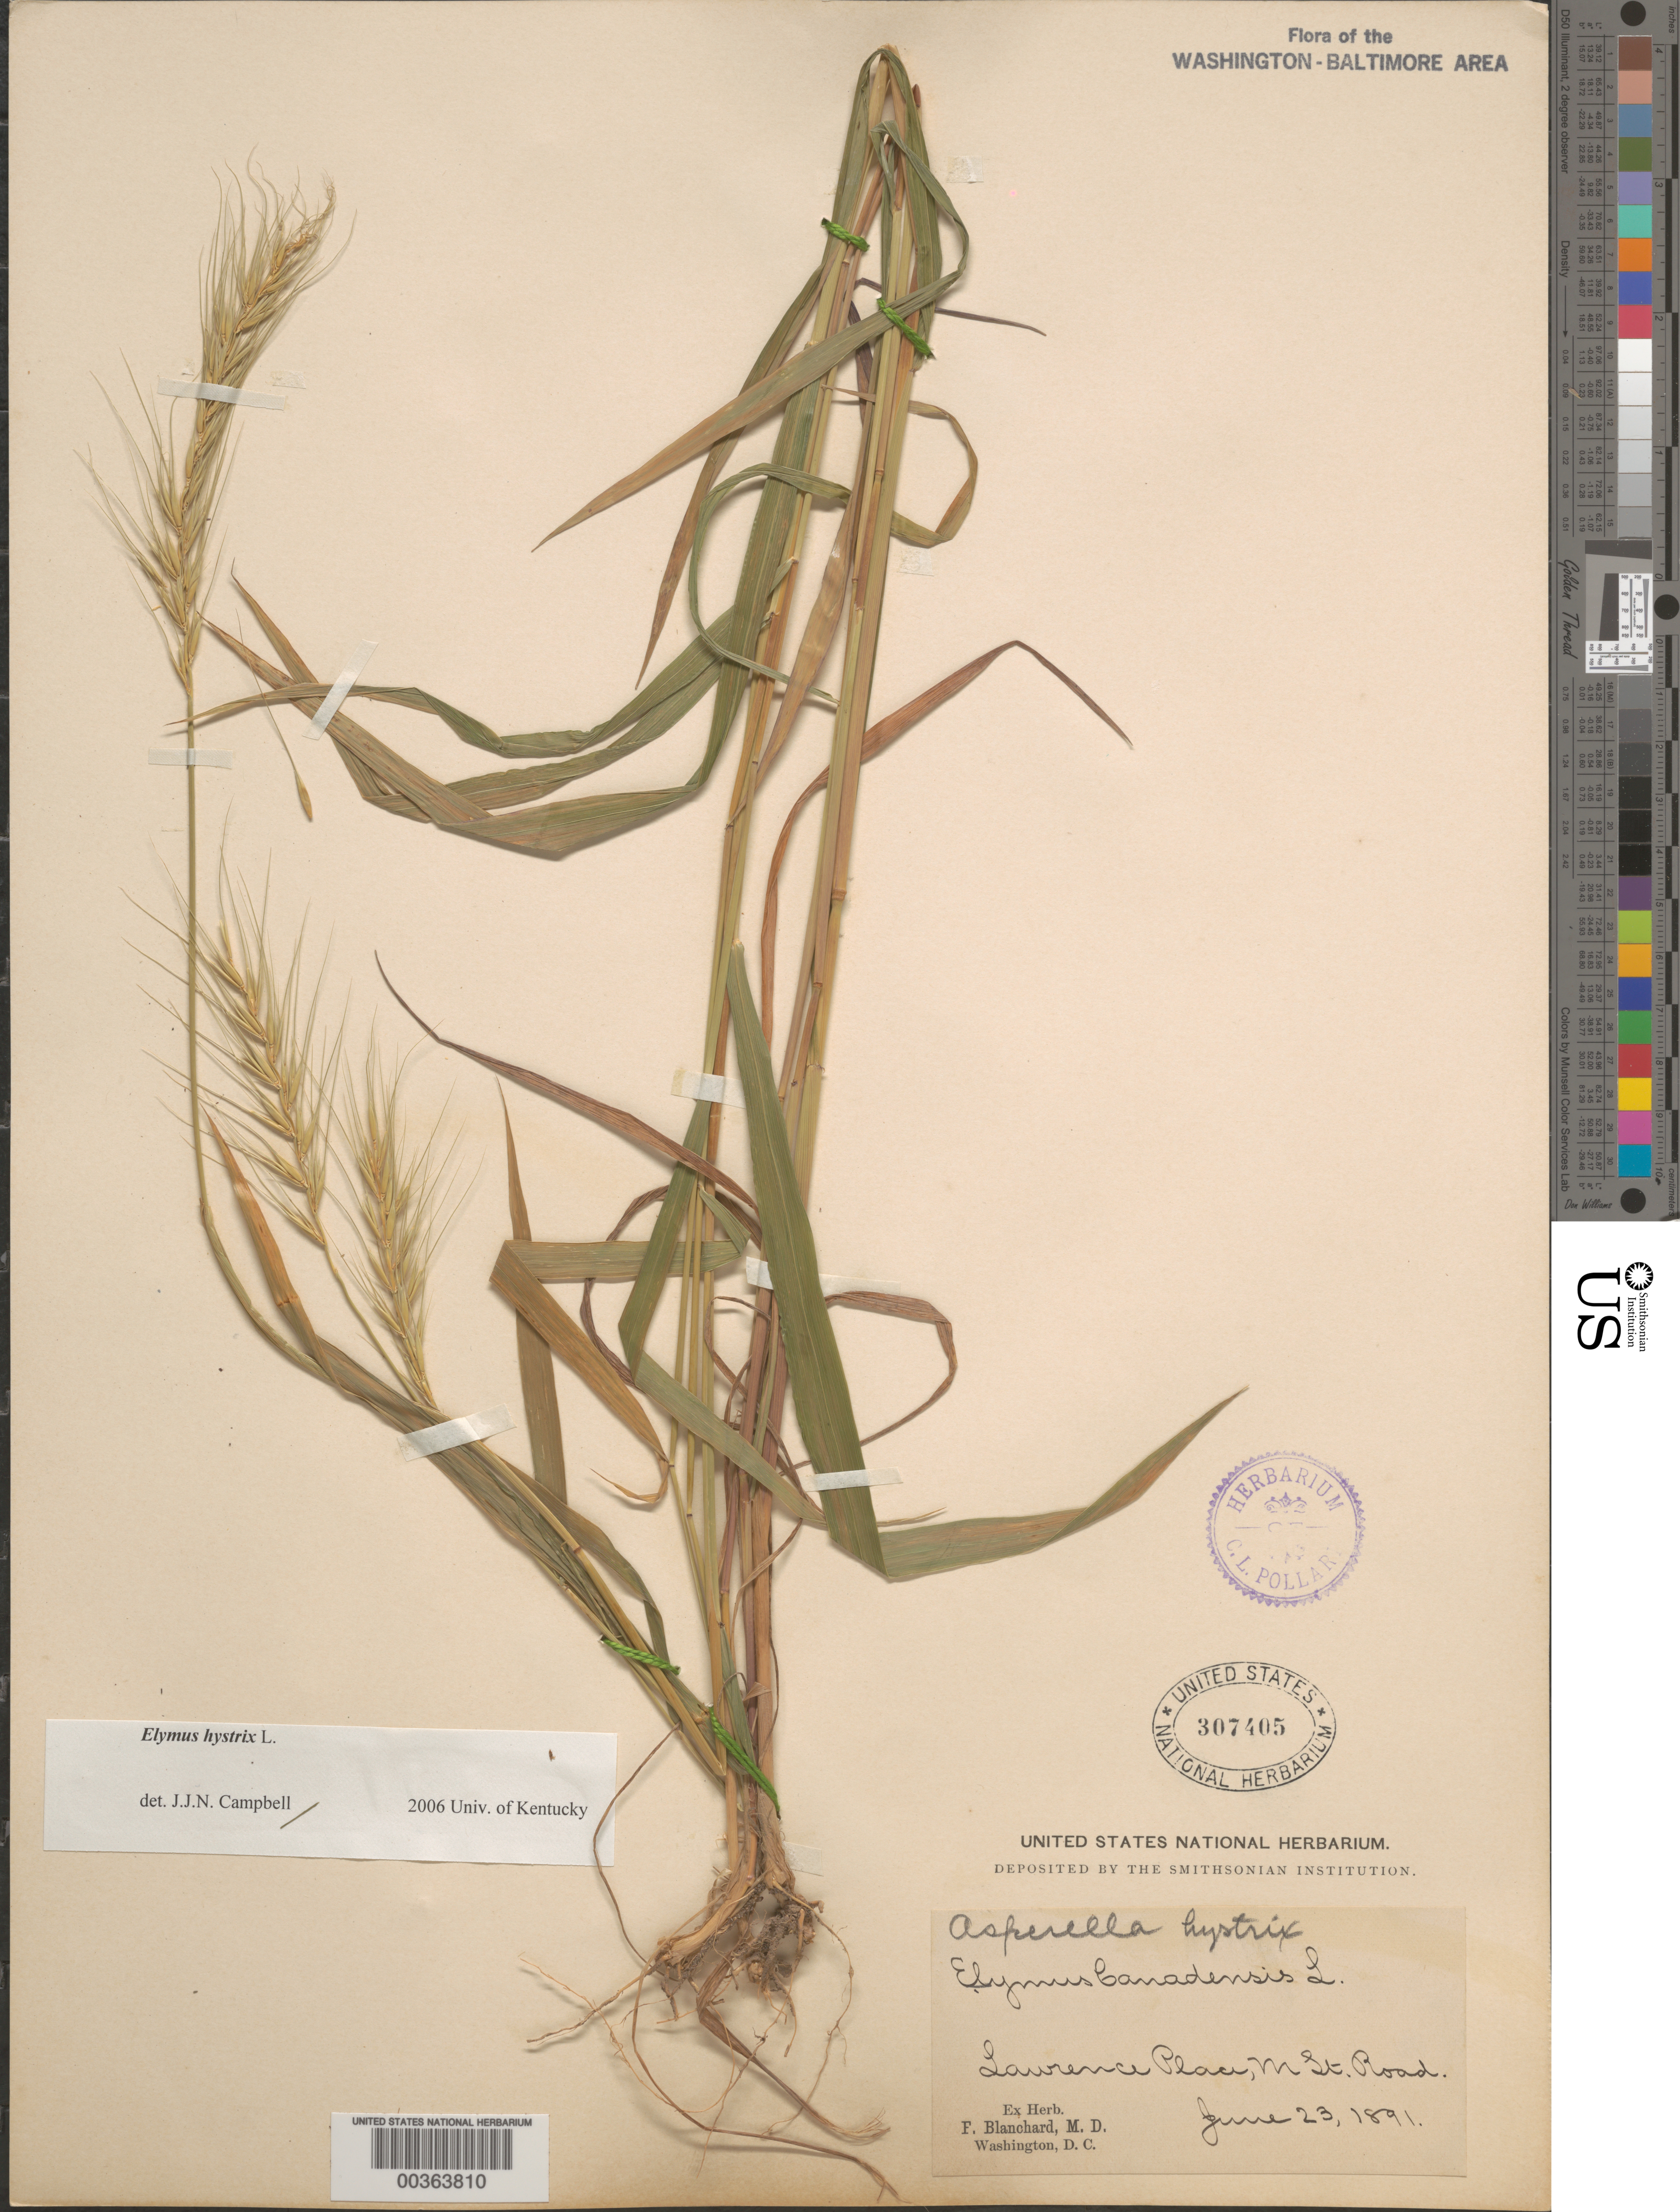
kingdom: Plantae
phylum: Tracheophyta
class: Liliopsida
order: Poales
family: Poaceae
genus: Elymus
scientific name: Elymus hystrix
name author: L.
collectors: F. Blanchard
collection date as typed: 23 Jun 1891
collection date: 1891-06-23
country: United States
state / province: District of Columbia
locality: Lawrence place, M Street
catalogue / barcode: US 307405